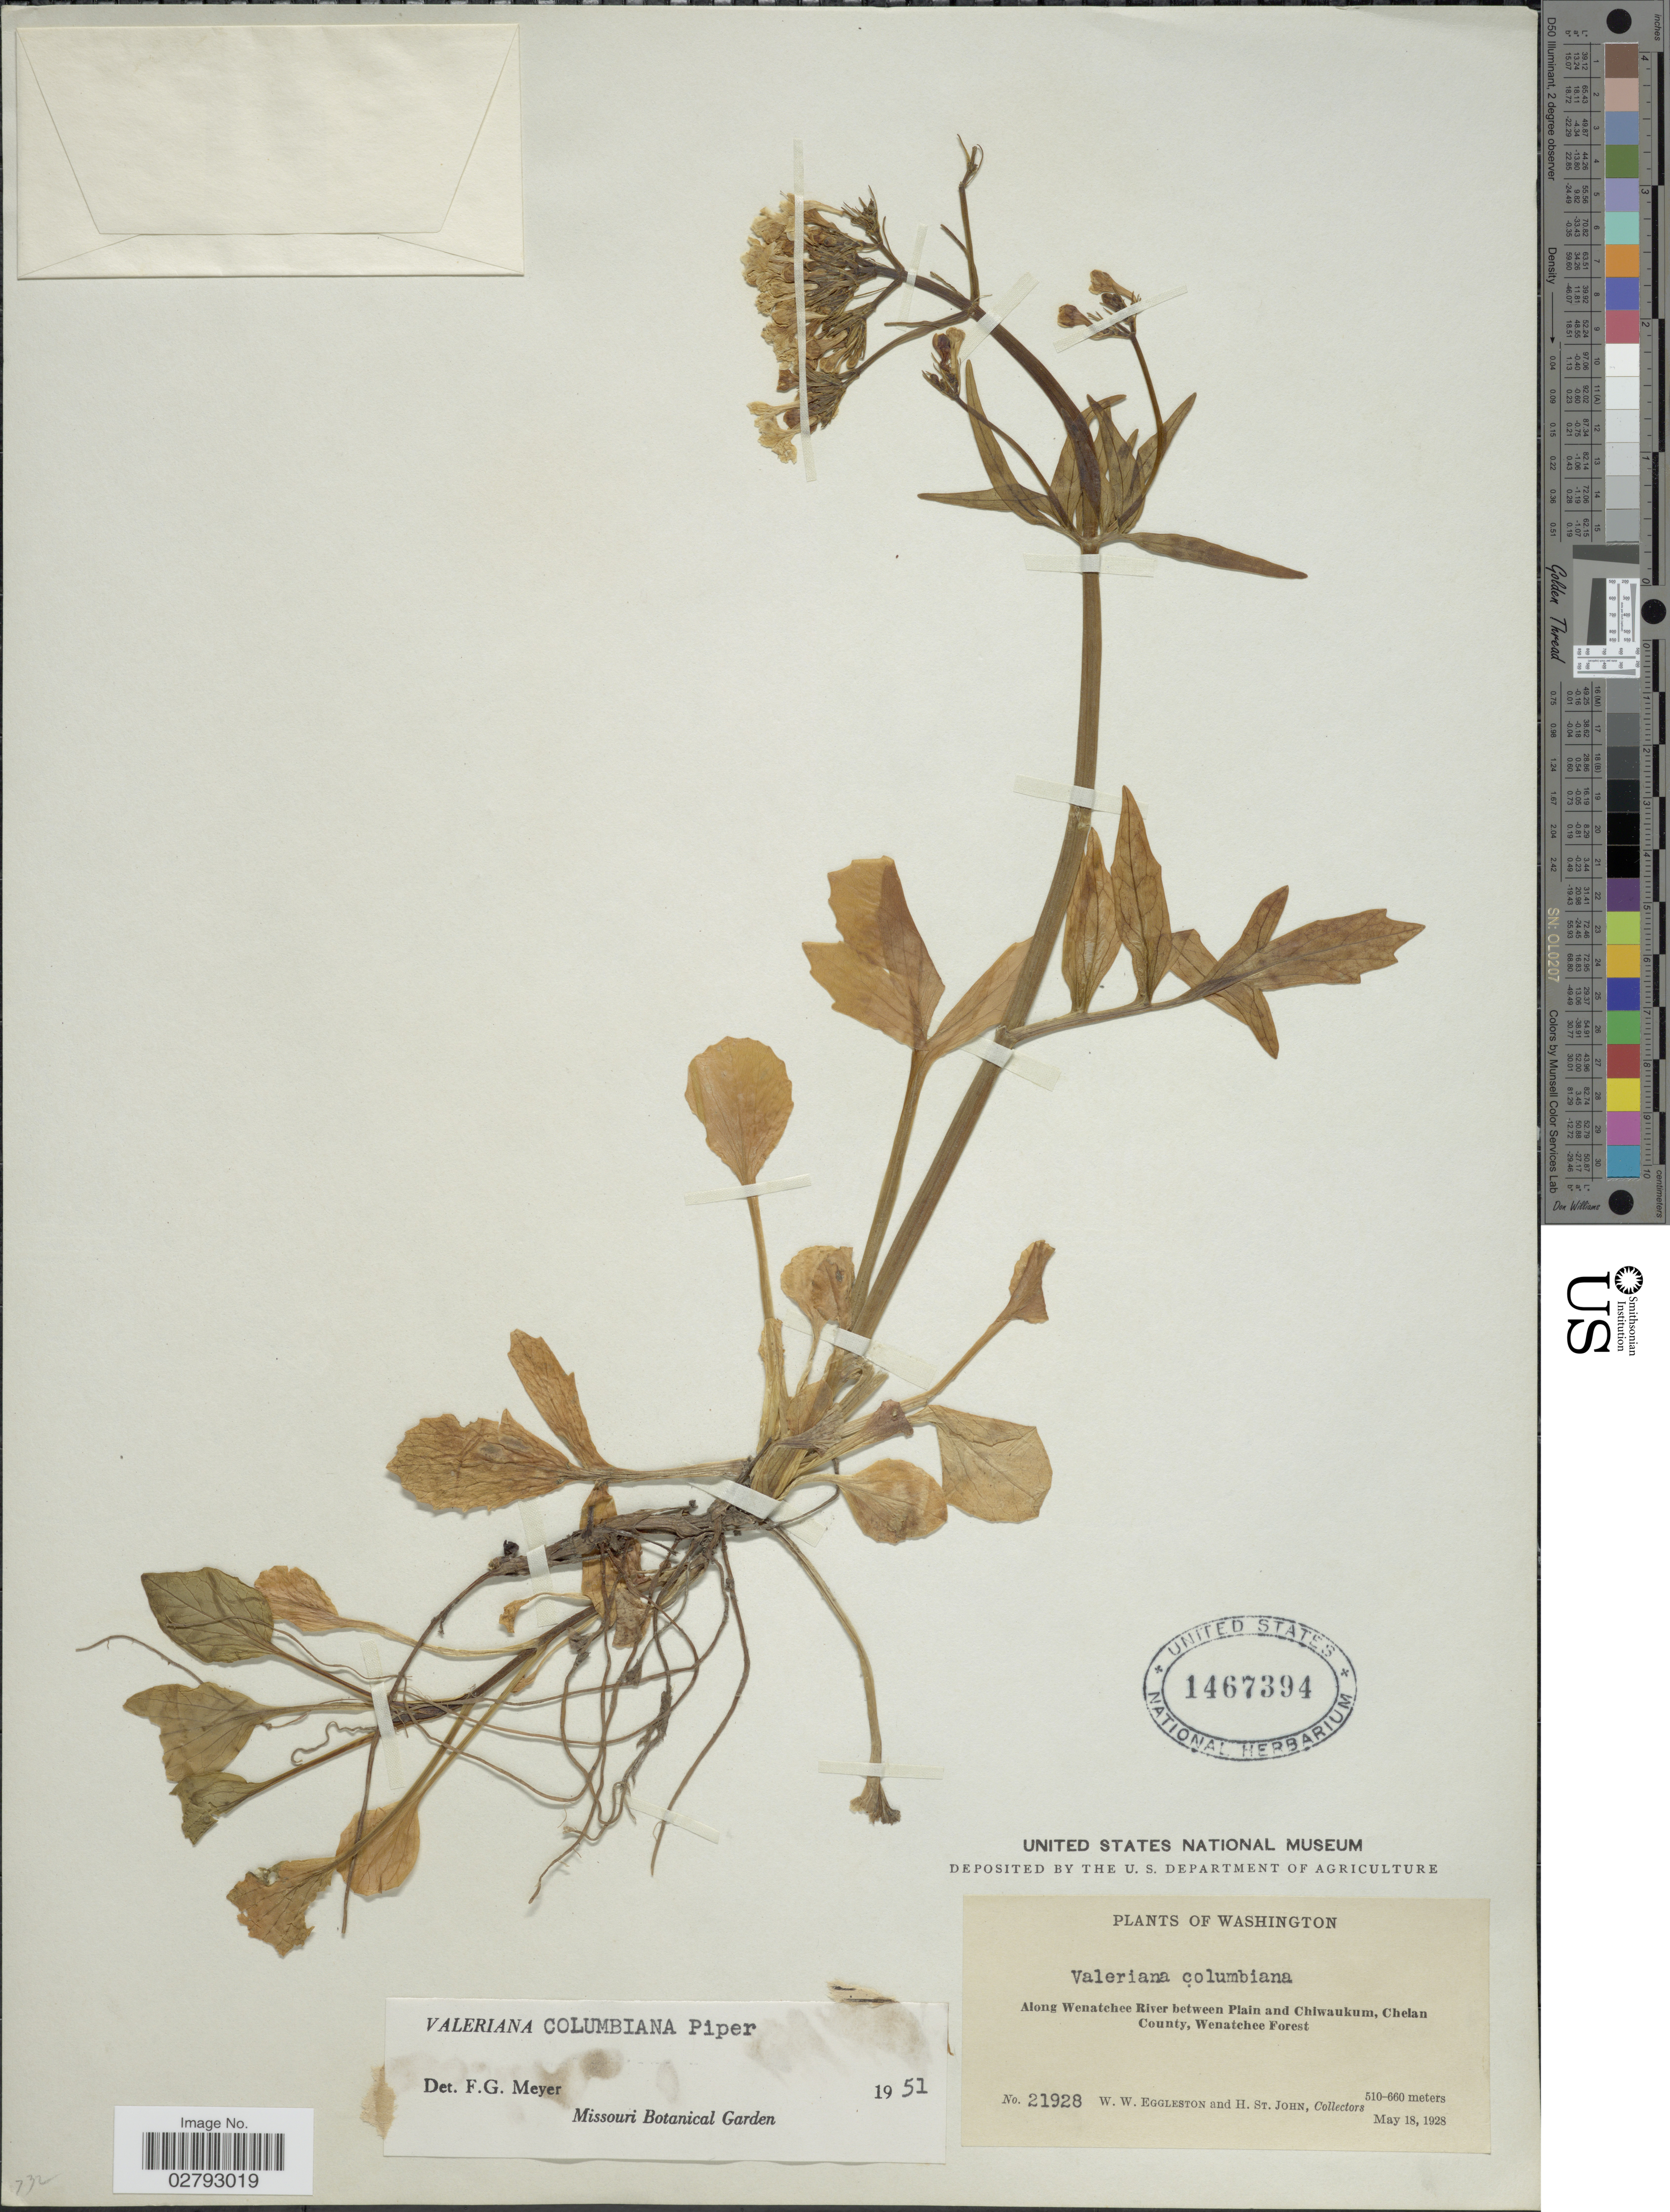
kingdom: Plantae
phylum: Tracheophyta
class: Magnoliopsida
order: Dipsacales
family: Caprifoliaceae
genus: Valeriana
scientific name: Valeriana columbiana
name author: Piper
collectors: W. W. Eggleston & H. St. John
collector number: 21928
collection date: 1928-05-18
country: United States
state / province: Washington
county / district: Chelan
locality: Along Wenatchee River between Plain and Chiwaukum, Chelan County, Wenatchee Forest.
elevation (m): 510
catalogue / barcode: US 1467394